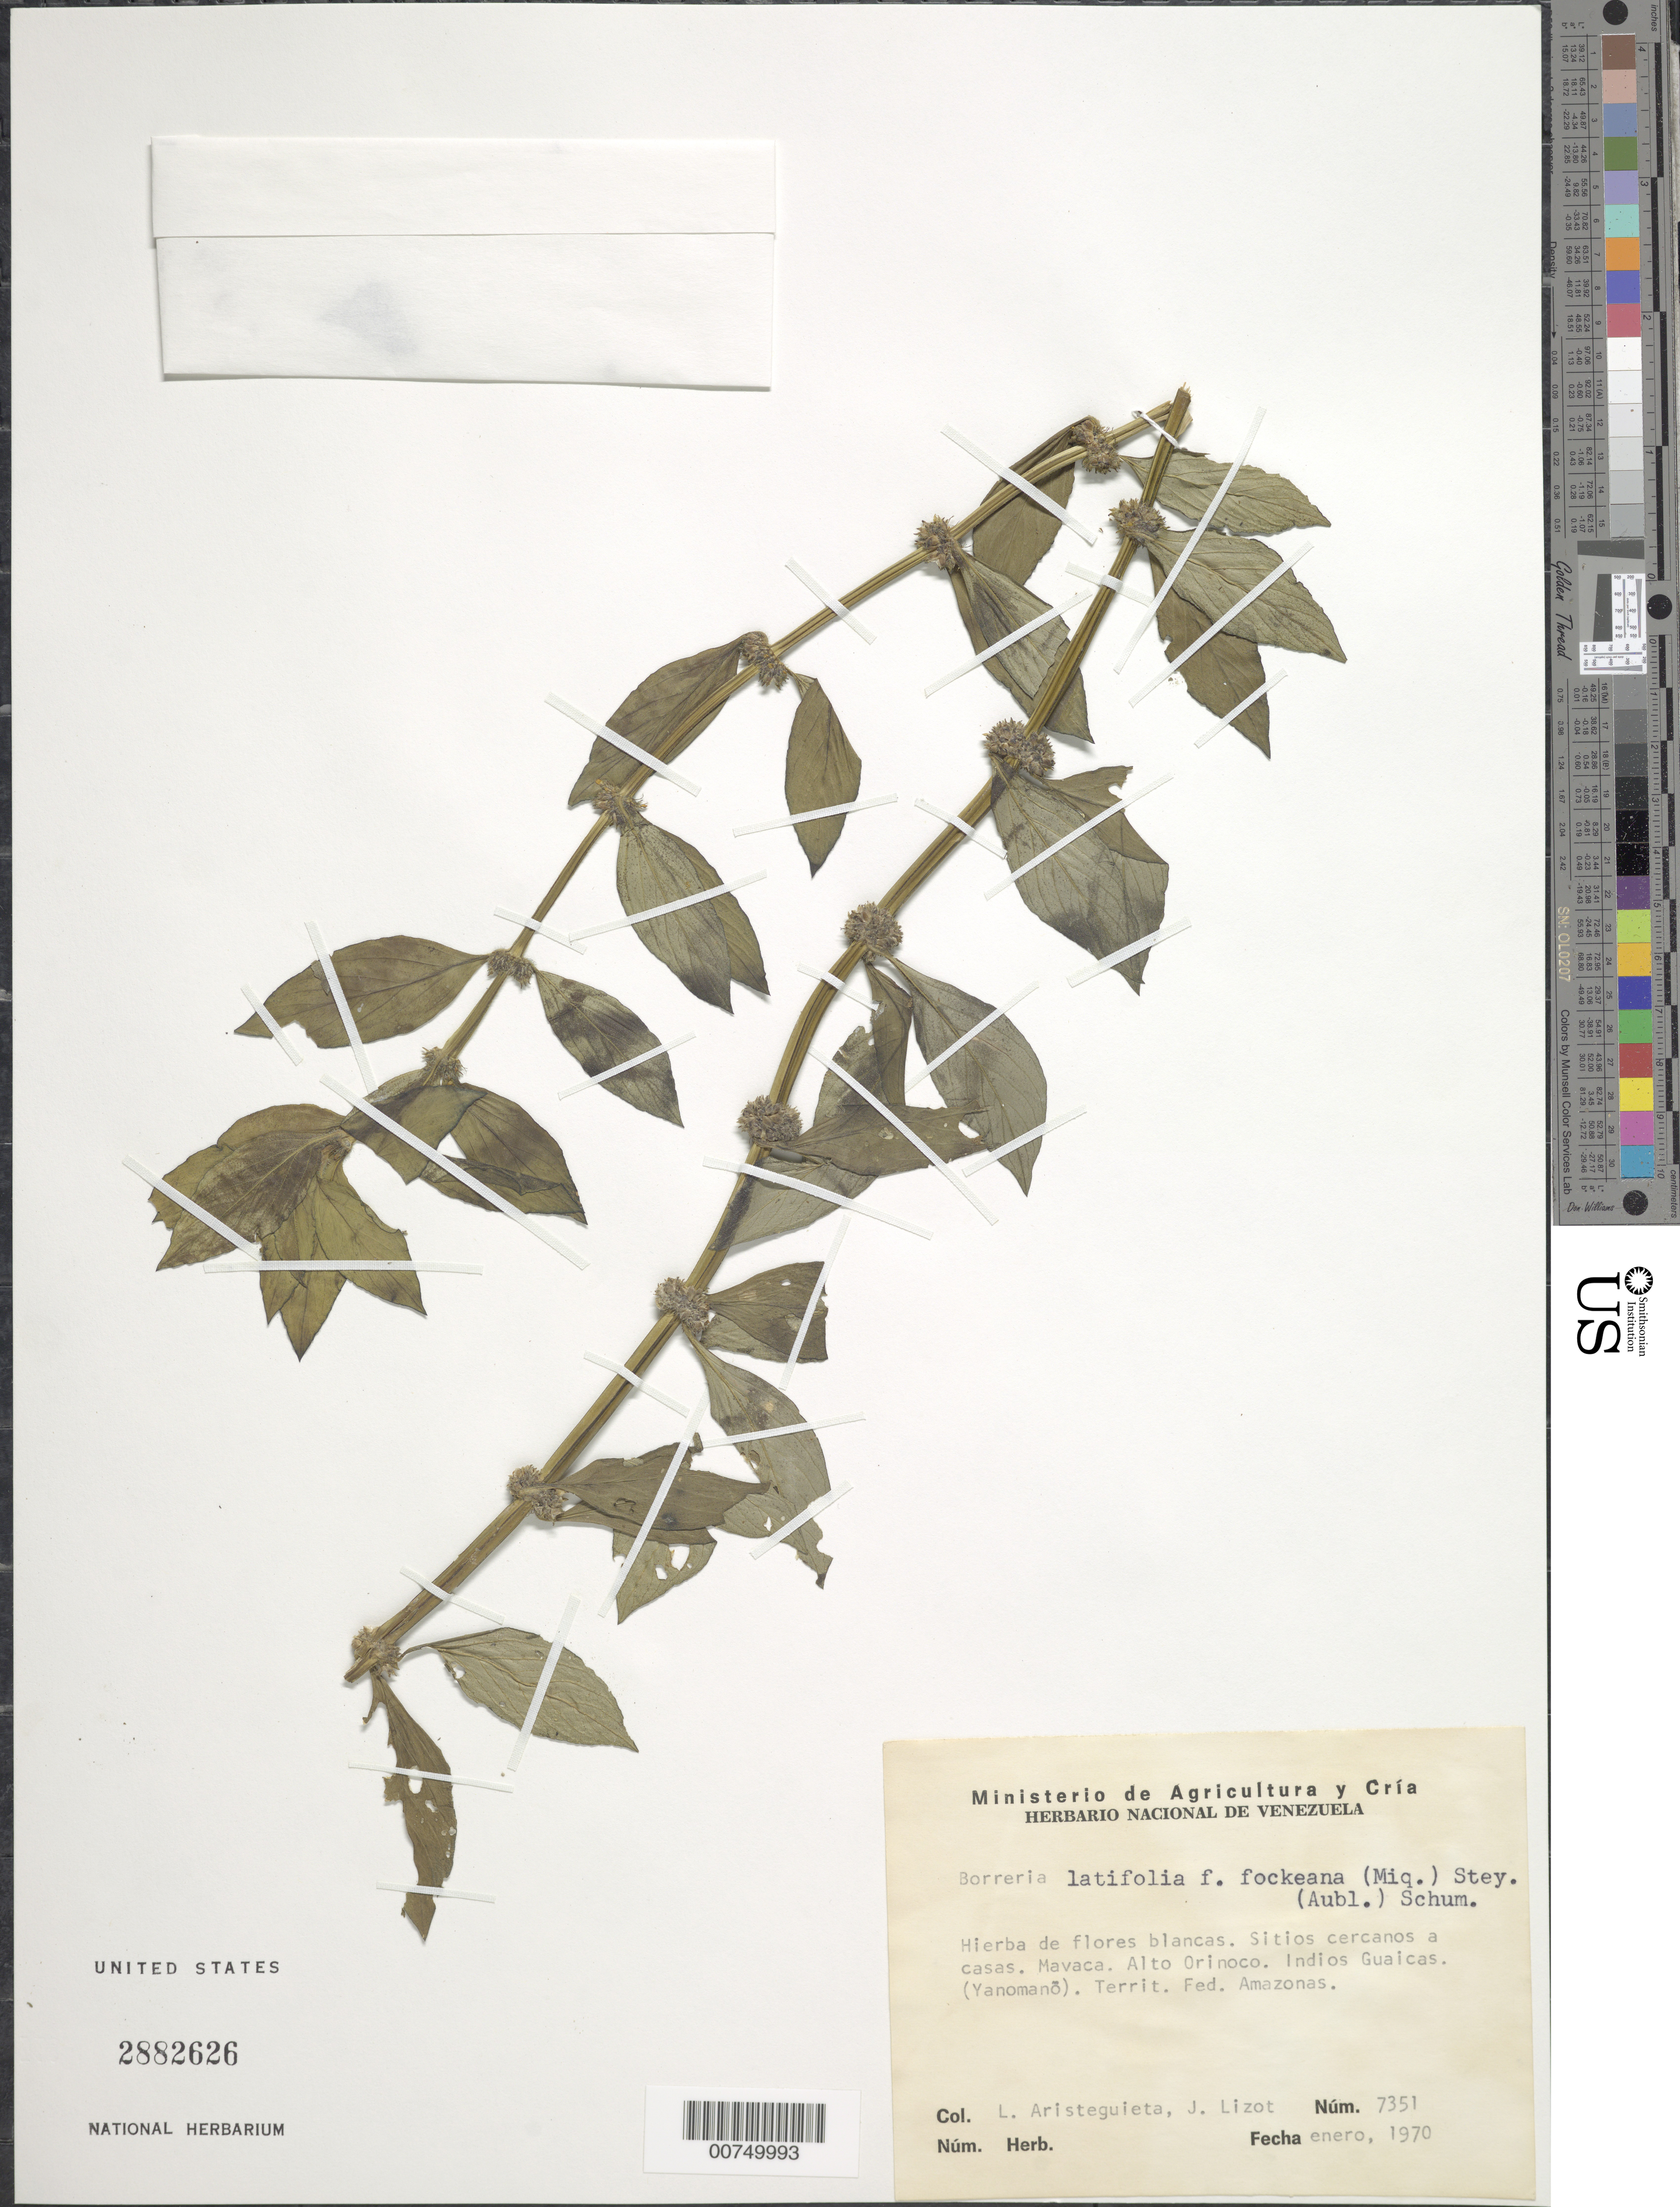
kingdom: Plantae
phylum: Tracheophyta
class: Magnoliopsida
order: Gentianales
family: Rubiaceae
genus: Borreria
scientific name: Borreria latifolia f. fockeana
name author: (Miq.) Steyerm.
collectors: L. Aristeguieta & J. Lizot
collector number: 7351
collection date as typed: Jan-70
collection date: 1970-01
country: Venezuela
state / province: Amazonas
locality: Mavaca, Alto Orinoco, Indios Guaicas (Yanomanö)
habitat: Sitios cercanos a casas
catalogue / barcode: US 2882626